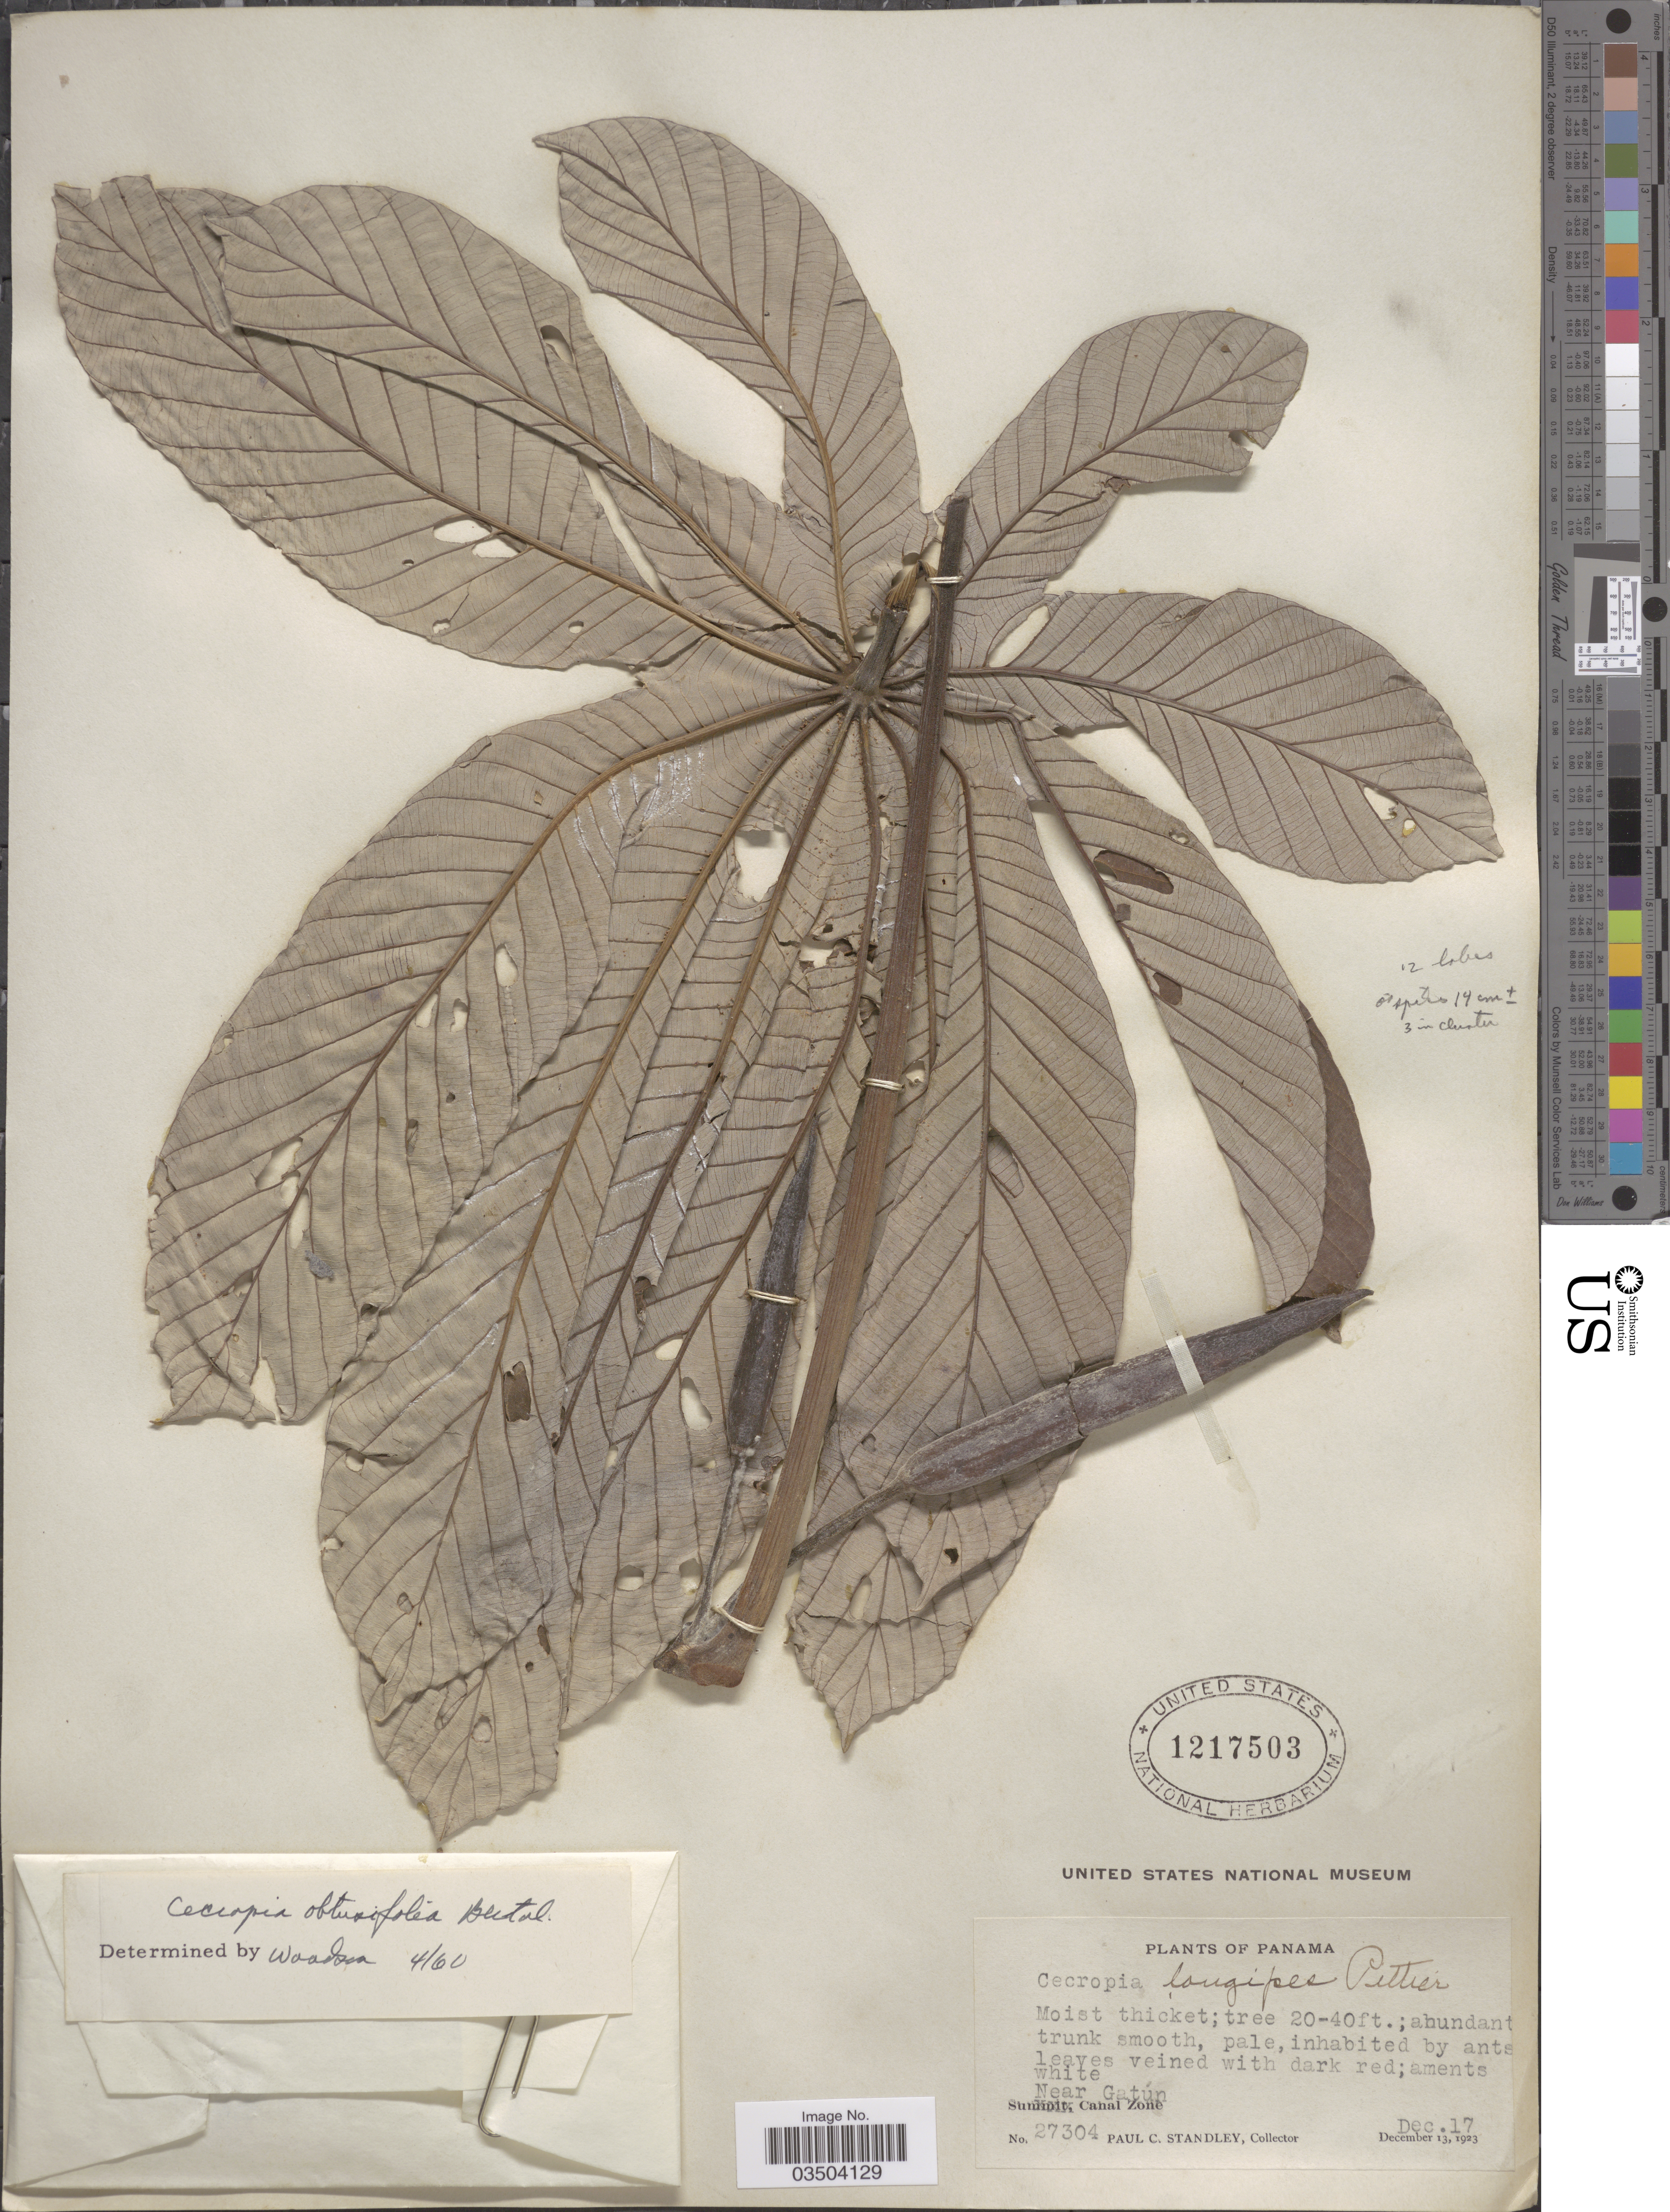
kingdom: Plantae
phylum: Tracheophyta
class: Magnoliopsida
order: Rosales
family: Urticaceae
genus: Cecropia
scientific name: Cecropia obtusifolia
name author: Bertol.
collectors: P. C. Standley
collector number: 27304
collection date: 1923-12-13/1923-12-17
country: Panama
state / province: Colón / Panamá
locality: Near Gatún, Canal Zone.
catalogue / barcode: US 1217503